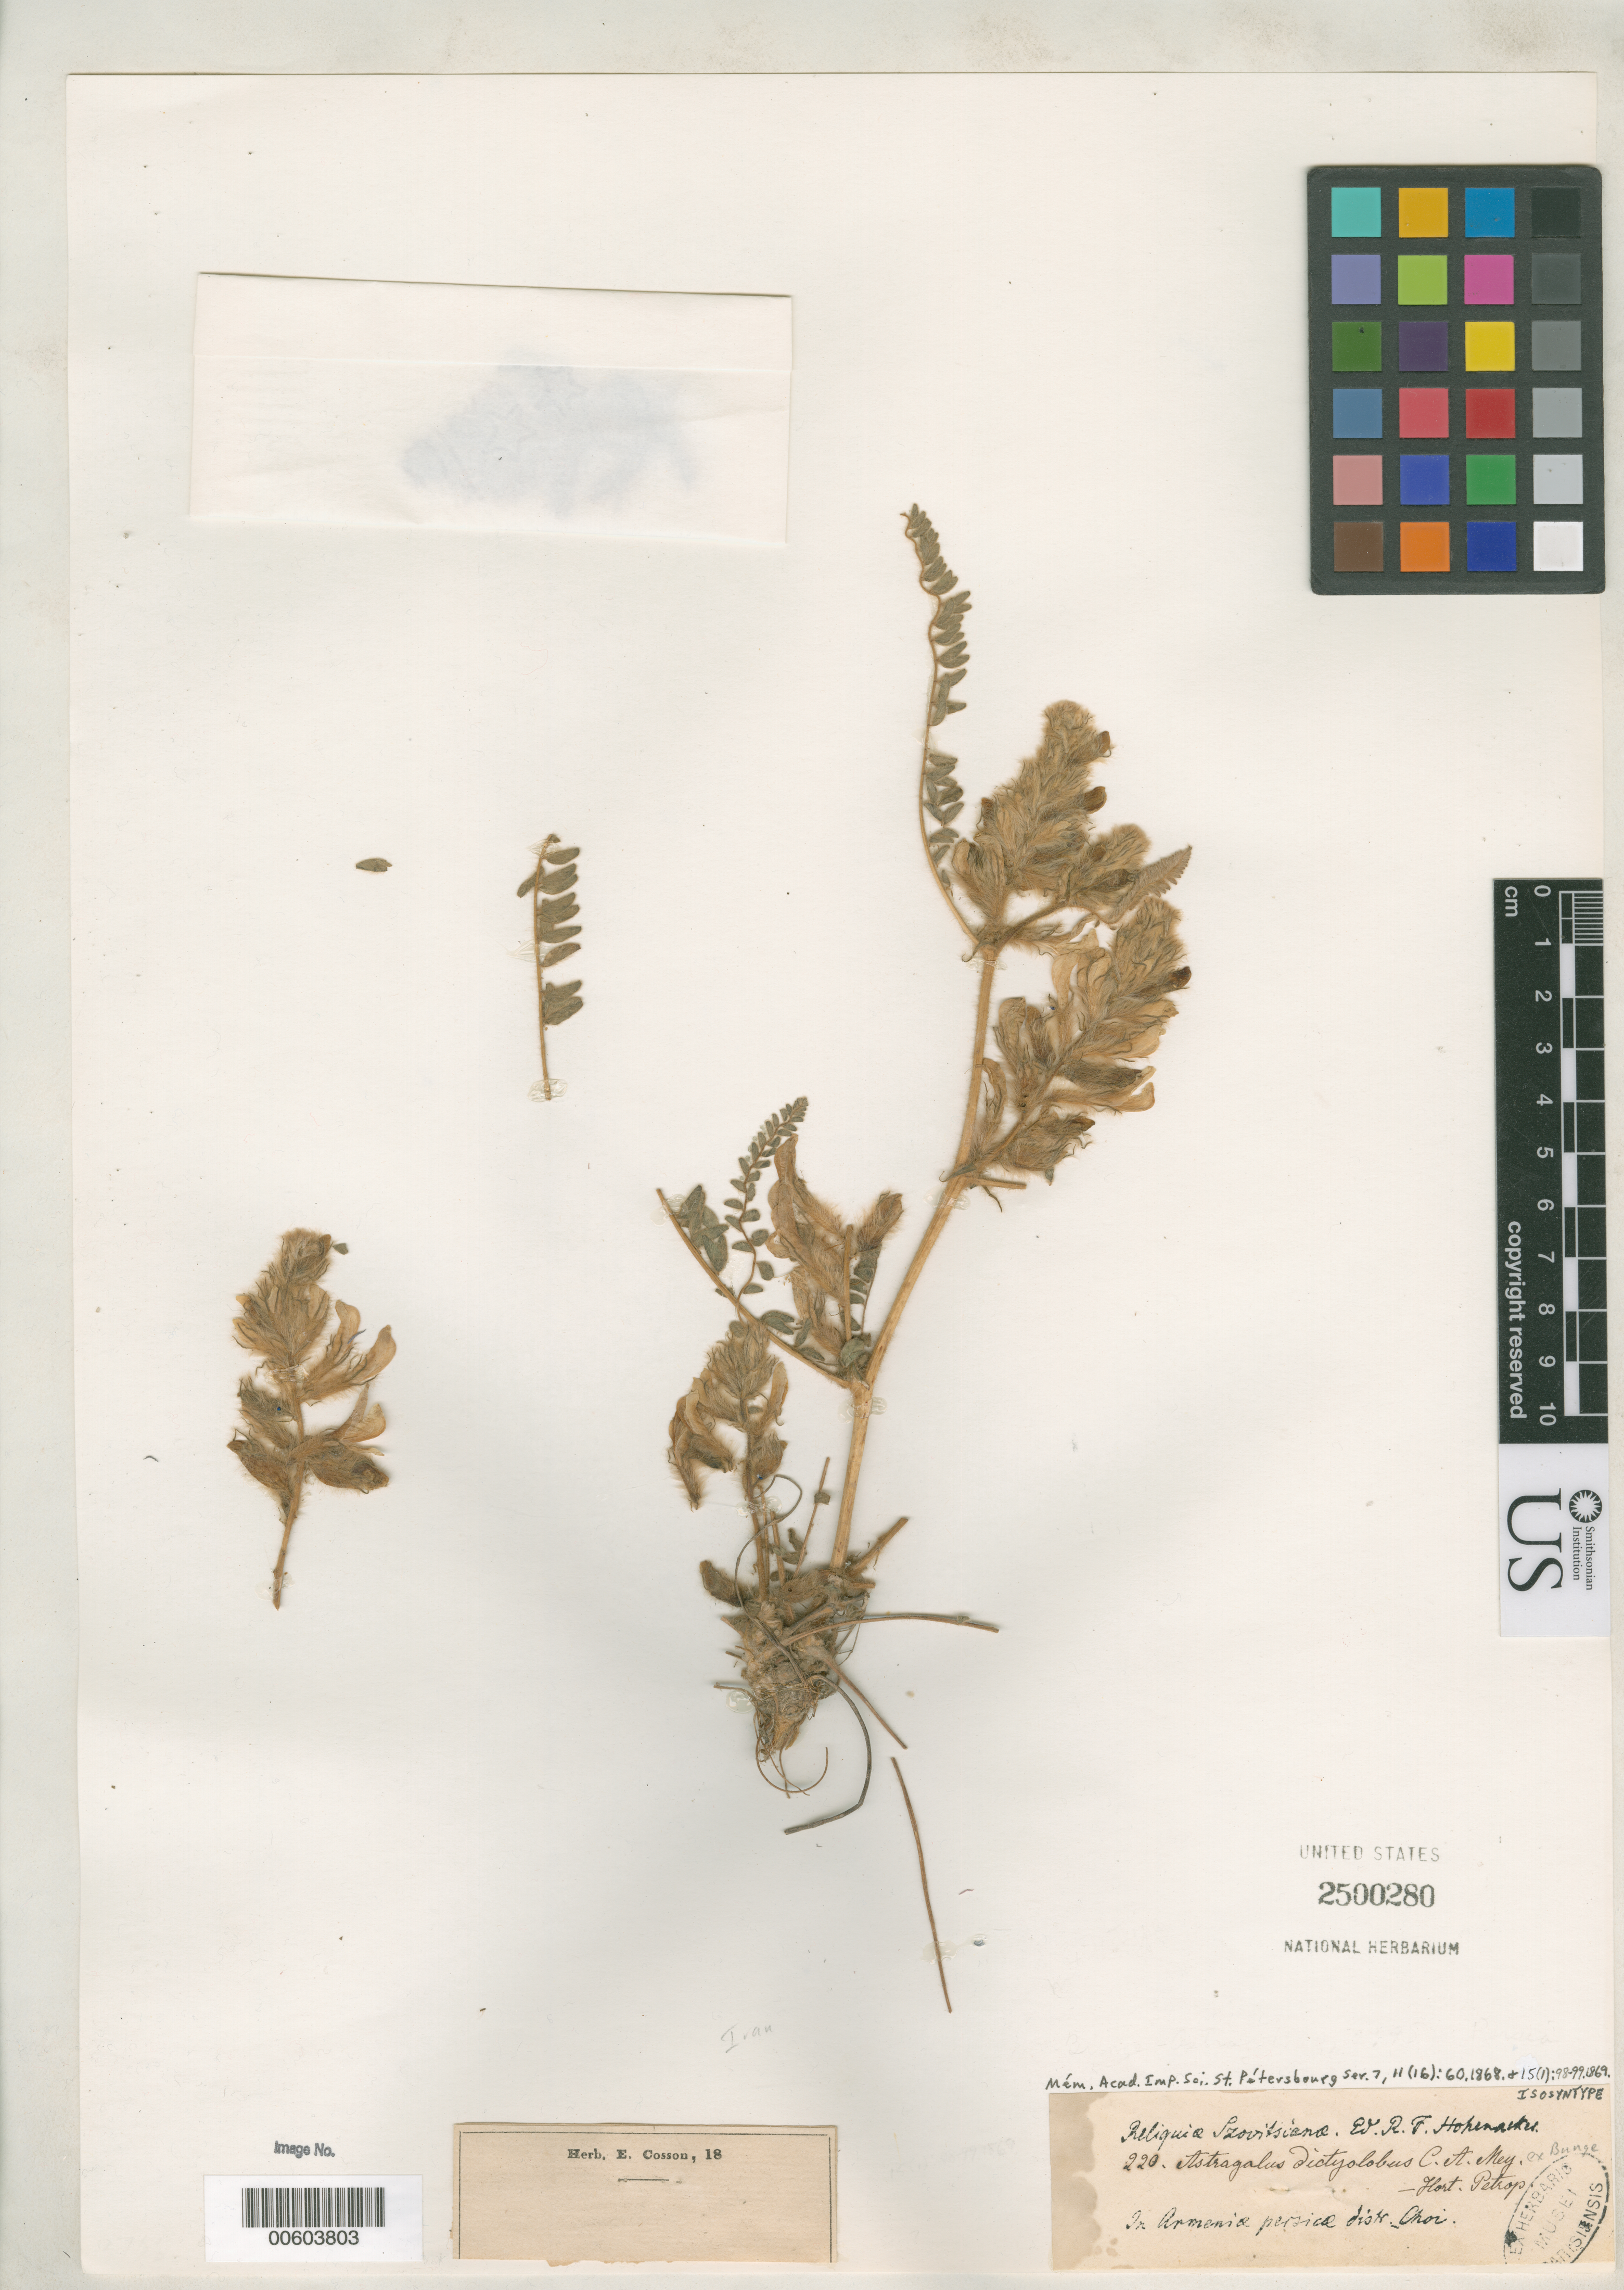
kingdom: Plantae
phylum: Tracheophyta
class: Magnoliopsida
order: Fabales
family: Fabaceae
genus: Astragalus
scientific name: Astragalus dictyolobus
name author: C.A. Mey. ex Bunge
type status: Isosyntype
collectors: J. Szovits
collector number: Hohenacker Exs. 220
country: Iran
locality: Szovitsianae.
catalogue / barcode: US 2500280